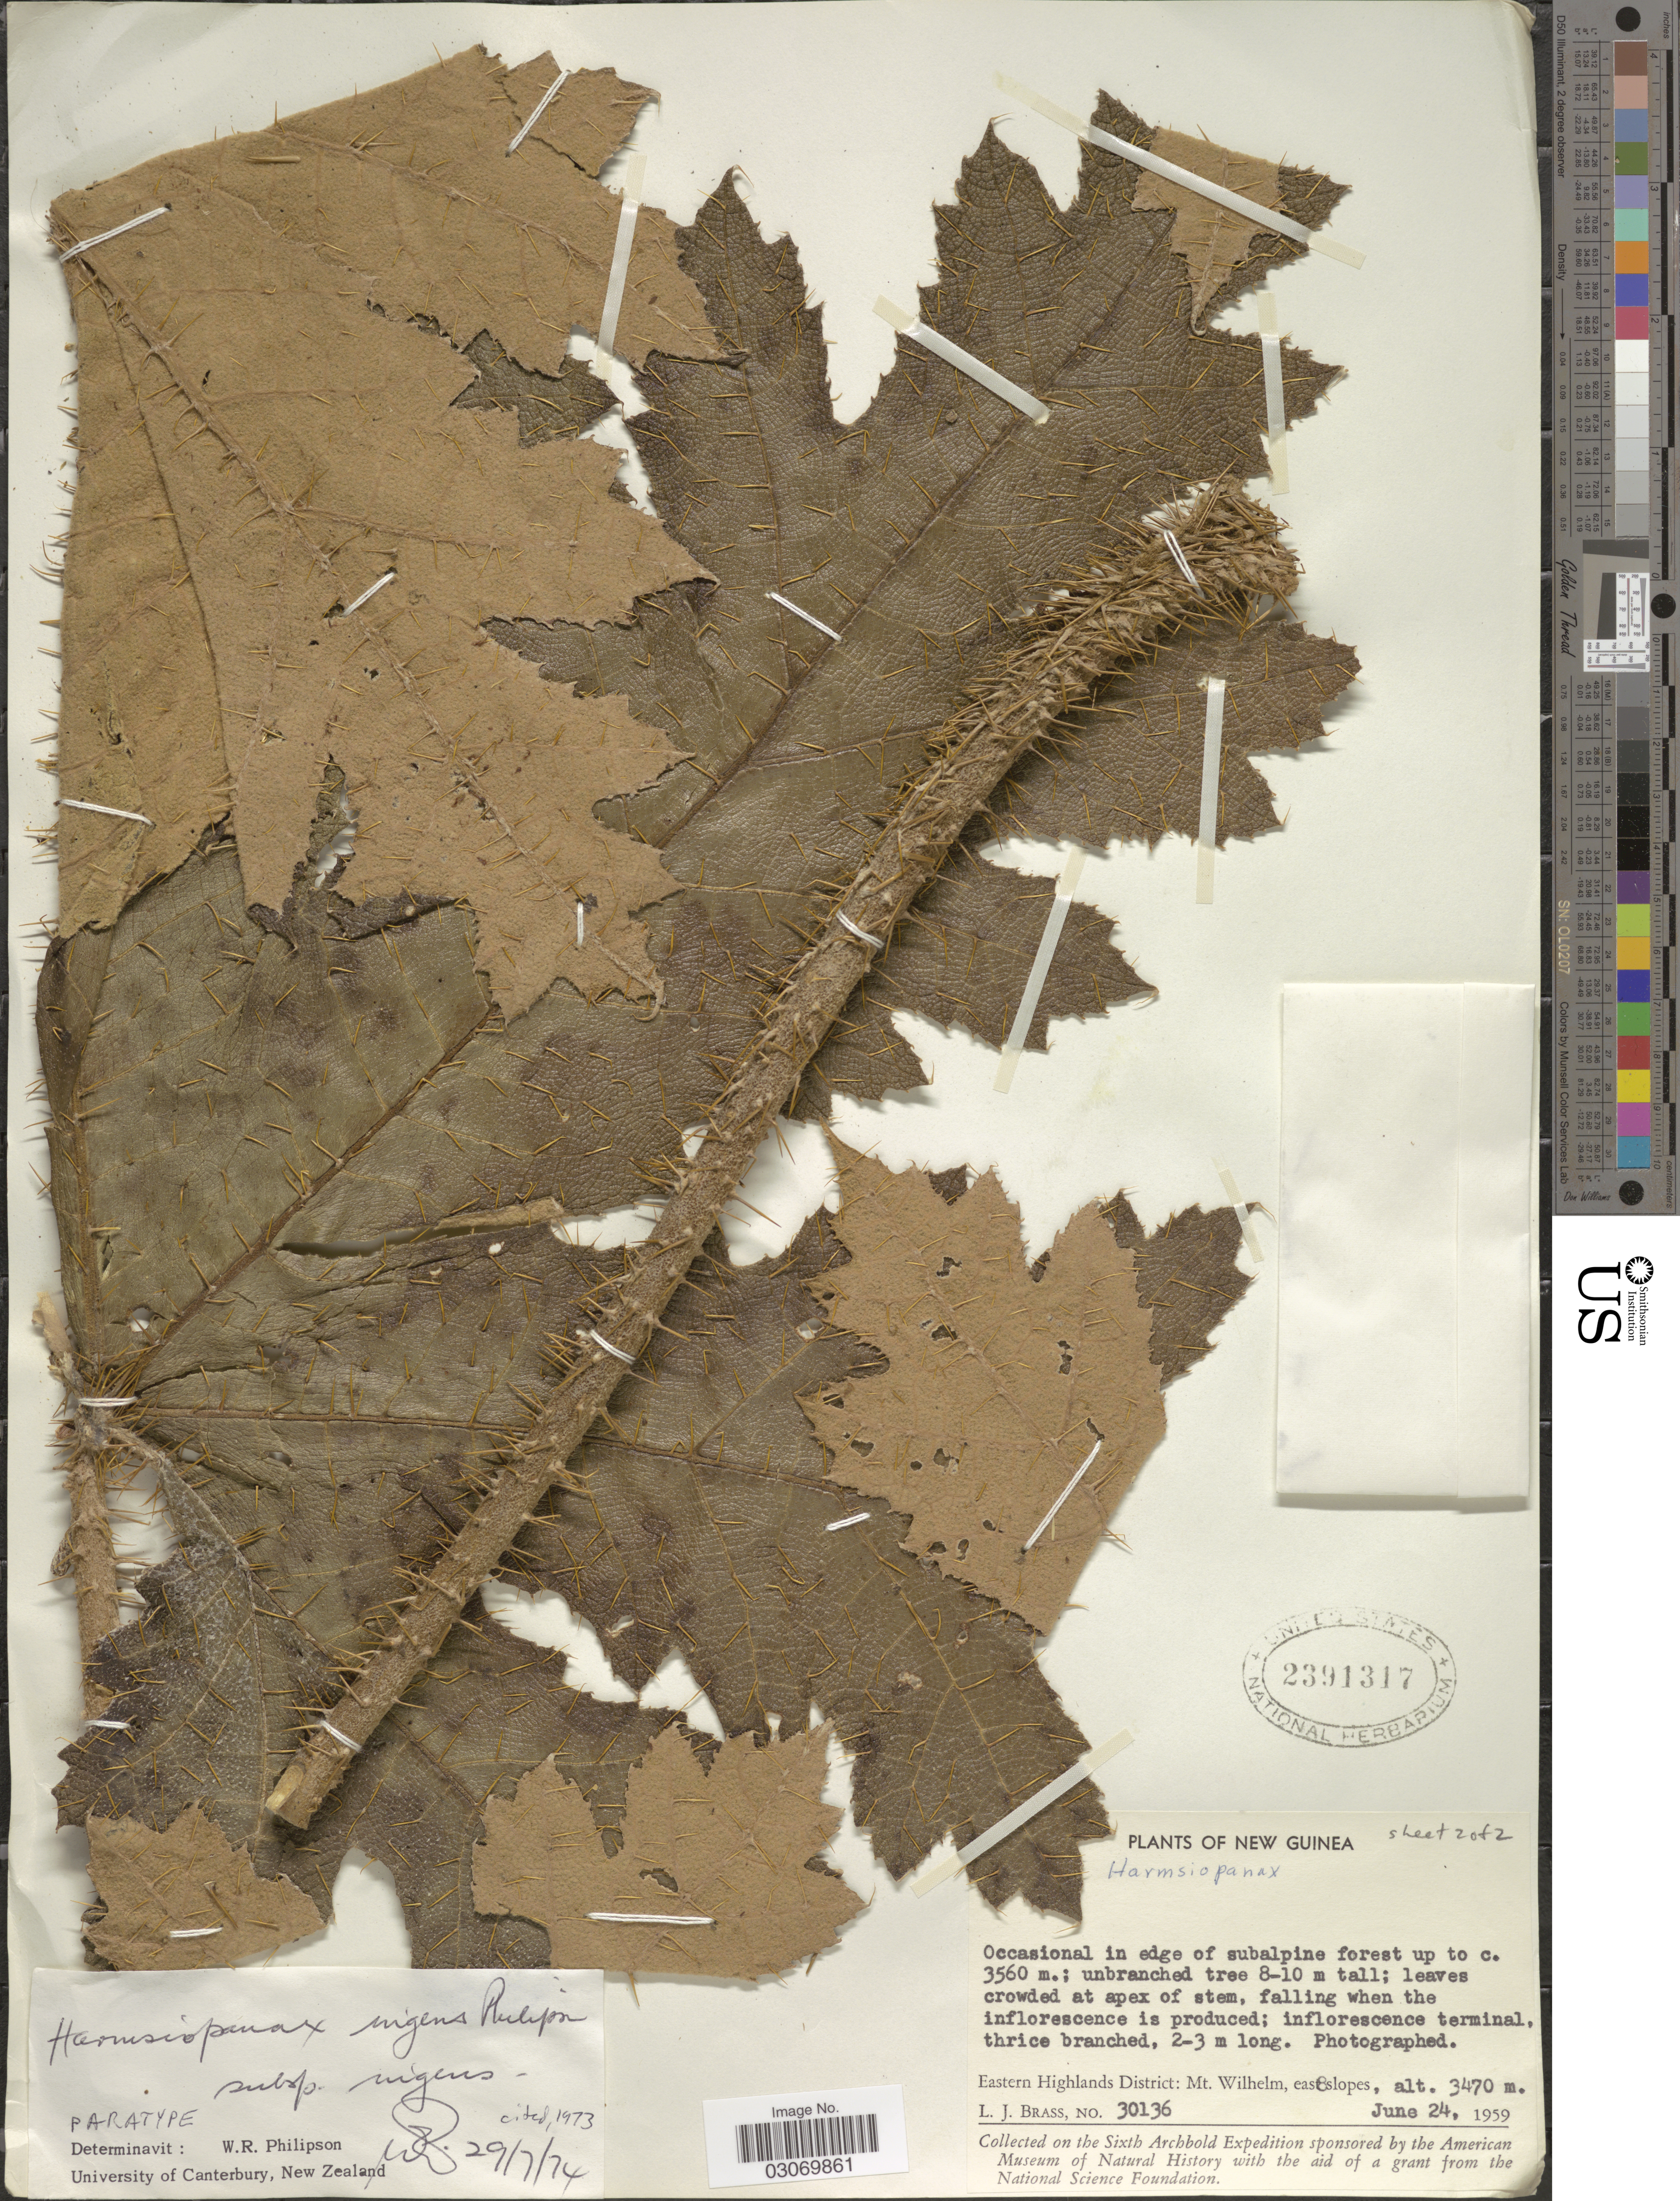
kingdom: Plantae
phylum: Tracheophyta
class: Magnoliopsida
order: Apiales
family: Araliaceae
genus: Harmsiopanax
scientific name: Harmsiopanax ingens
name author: Philipson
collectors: L. J. Brass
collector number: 30136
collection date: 1959-06-24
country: Papua New Guinea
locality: New Guinea, Eastern Highlands District: Mt. Wilhelm, east slopes.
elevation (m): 3470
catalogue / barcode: US 2391317